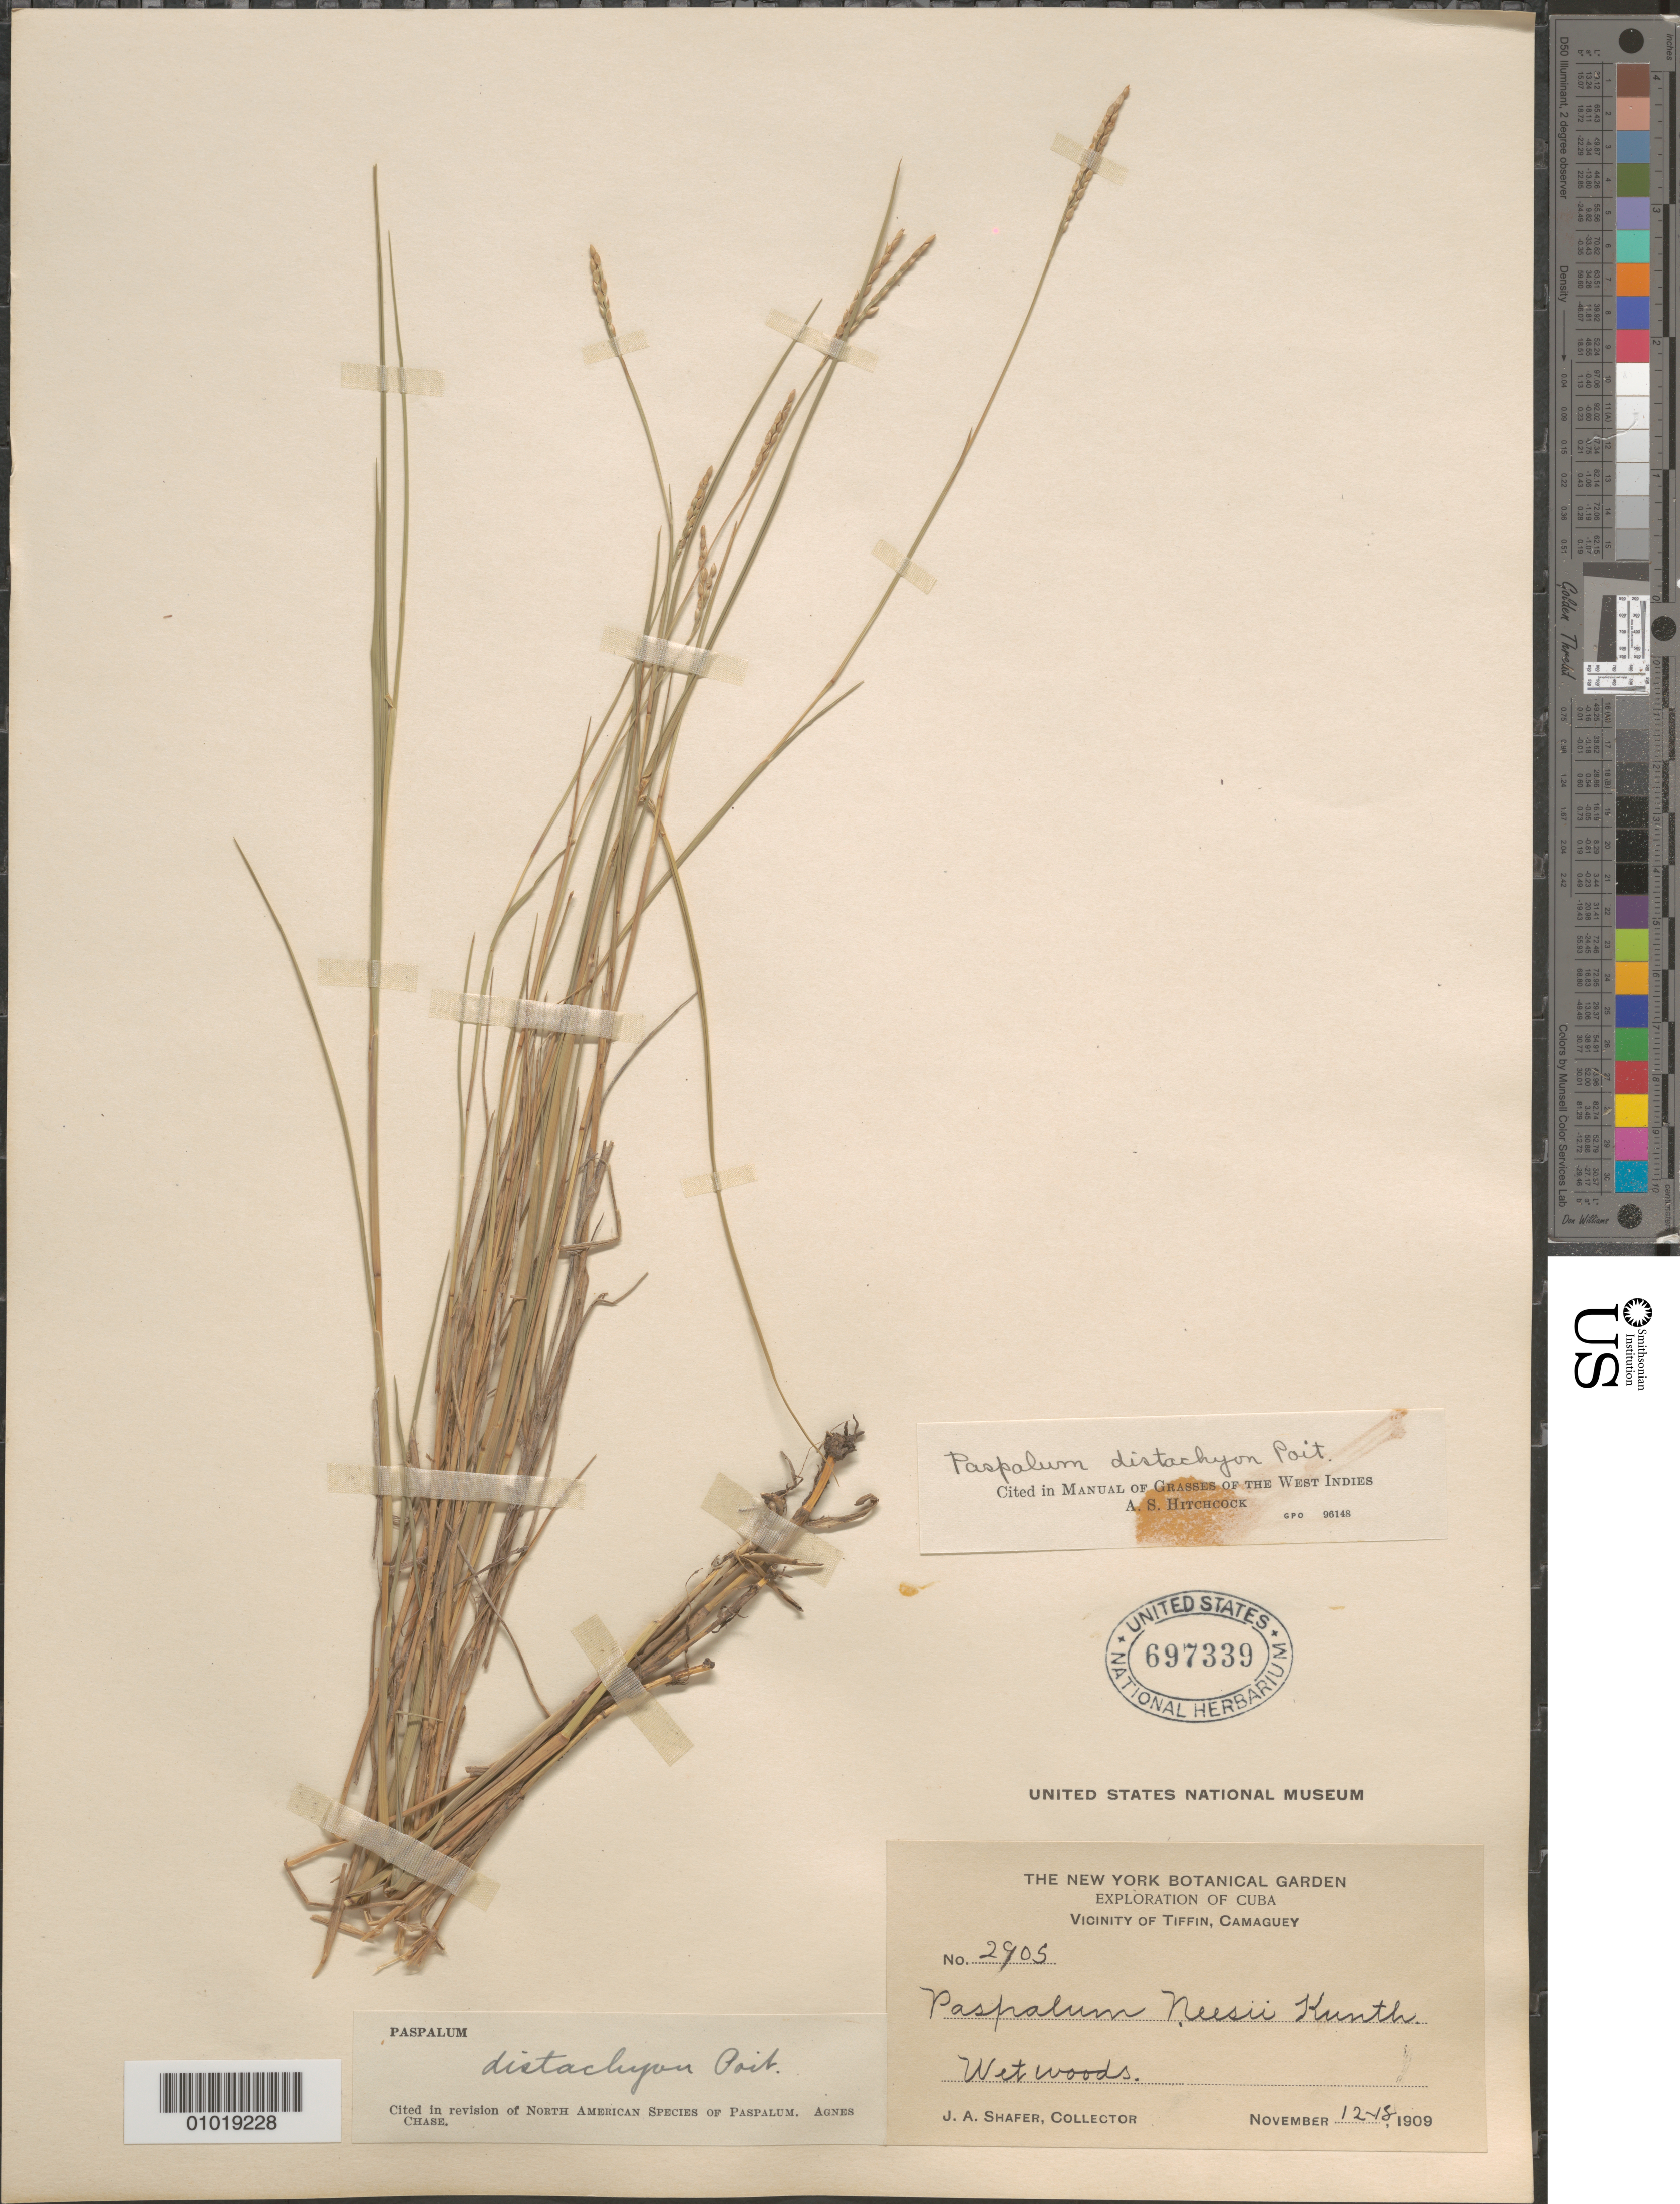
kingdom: Plantae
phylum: Tracheophyta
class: Liliopsida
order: Poales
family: Poaceae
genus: Paspalum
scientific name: Paspalum distachyon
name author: Poiteau ex Trin.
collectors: J. A. Shafer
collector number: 2905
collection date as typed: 12 Nov 1909 to 18 Nov 1909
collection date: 1909-11-12/1909-11-18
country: Cuba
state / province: Camagüey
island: Cuba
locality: Vic of Tiffin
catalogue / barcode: US 697339